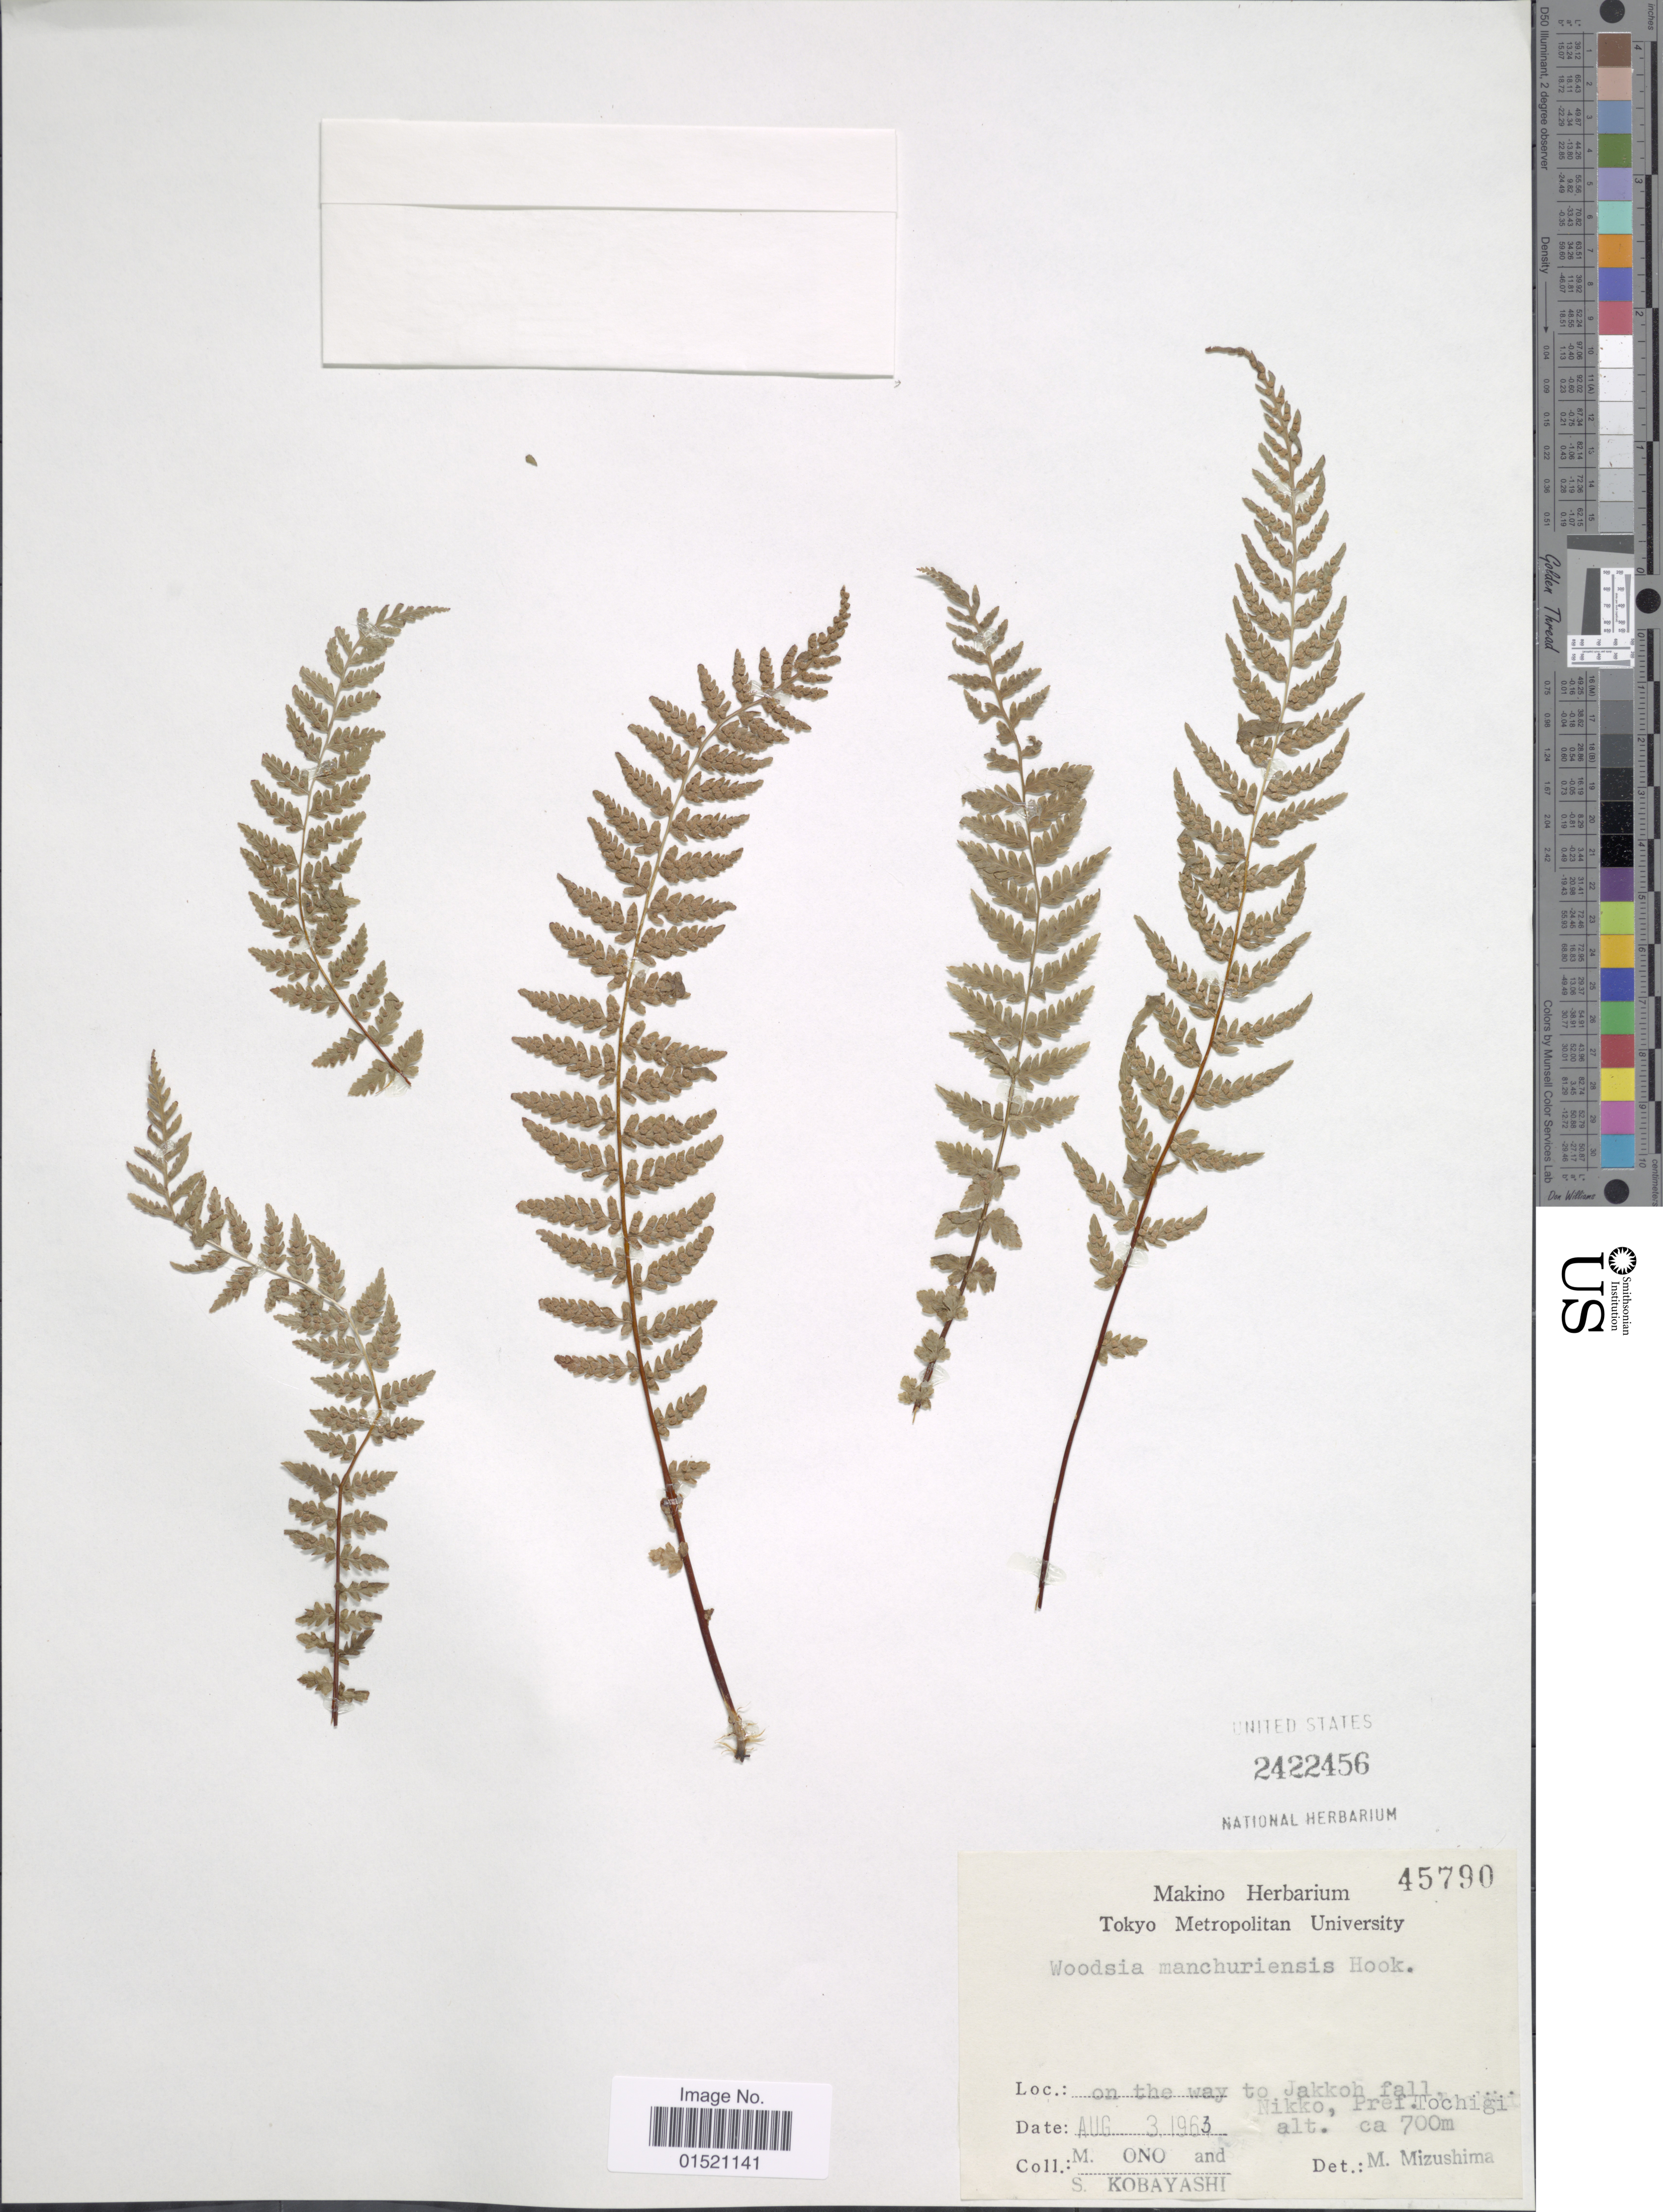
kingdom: Plantae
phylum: Tracheophyta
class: Polypodiopsida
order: Polypodiales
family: Woodsiaceae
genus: Woodsia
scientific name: Woodsia manchuriensis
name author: Hook.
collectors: M. Ono & S. Kobayashi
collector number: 45790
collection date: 1963-08-03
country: Japan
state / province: Totigi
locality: On the way to Jakkoh fall, Nikko, Pref Tochigi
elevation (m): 700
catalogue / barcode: US 2422456